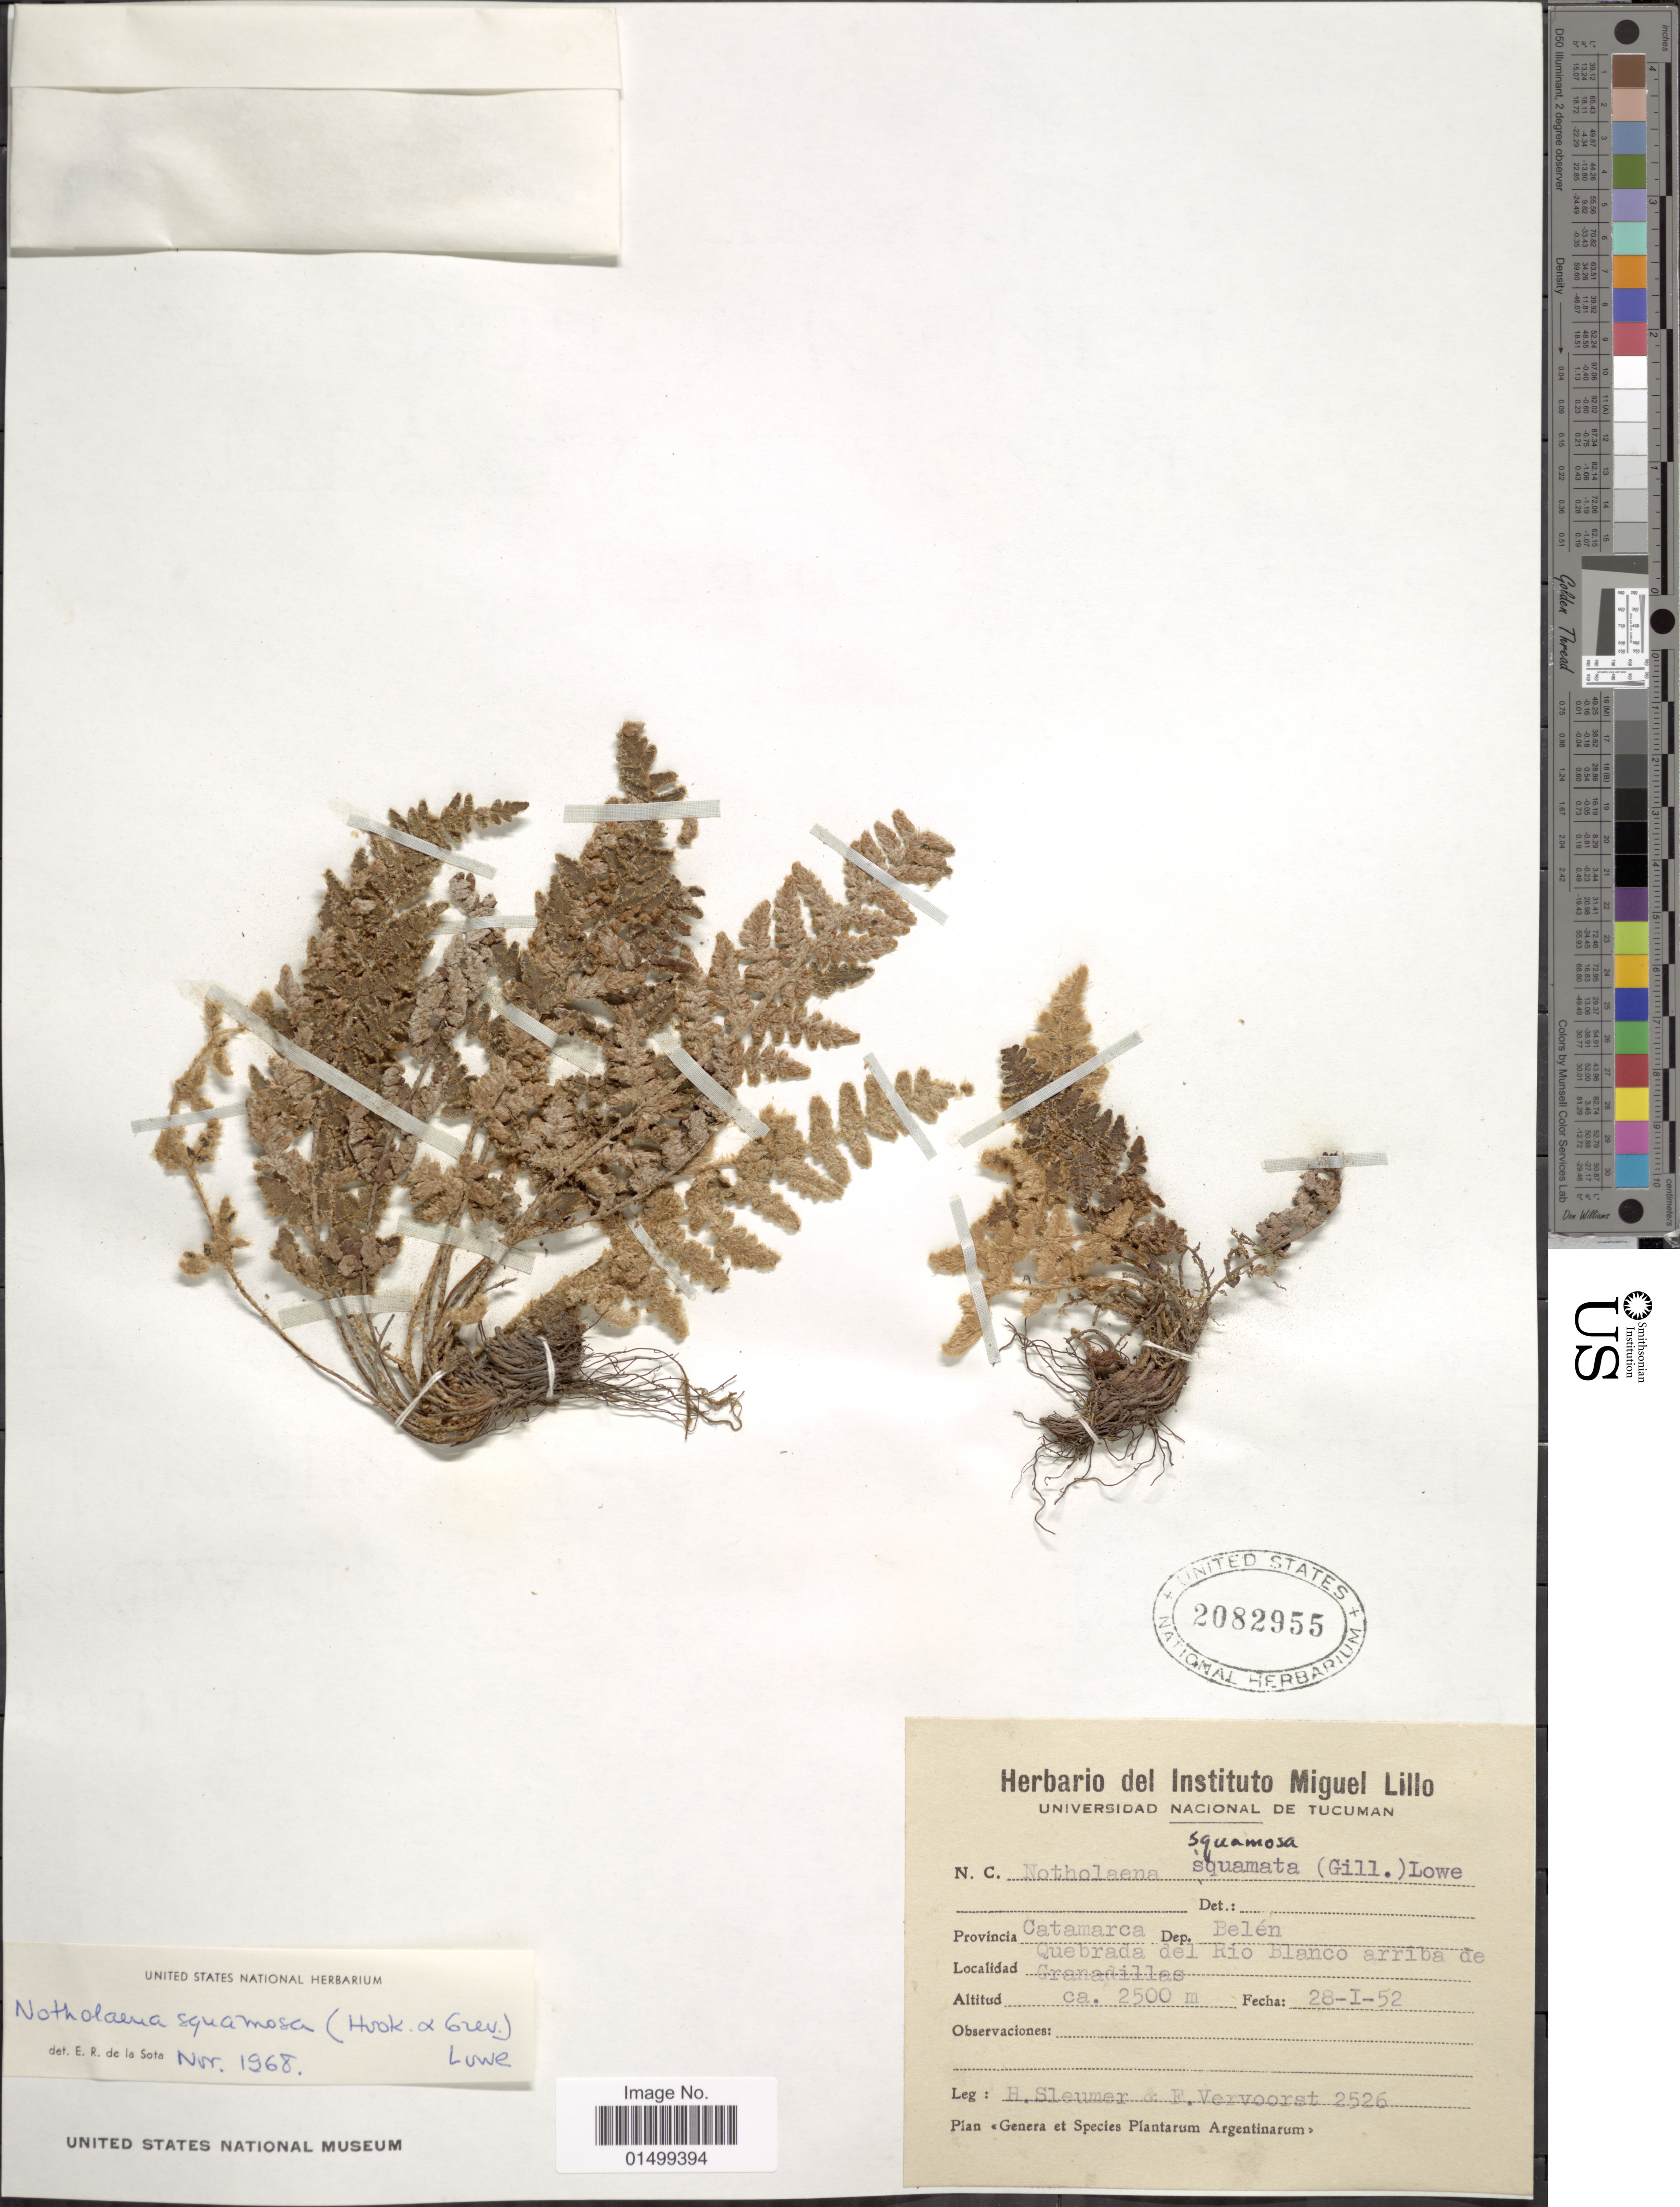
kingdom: Plantae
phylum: Tracheophyta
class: Polypodiopsida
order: Polypodiales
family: Pteridaceae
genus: Cheilanthes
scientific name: Cheilanthes squamosa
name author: Gillies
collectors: H. O. Sleumer & F. Vervoorst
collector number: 2526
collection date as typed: Transcribed d/m/y: 28/1/52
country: Argentina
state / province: Catamarca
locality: Dep. Belén, Quebrada del Rio Blanco arriba de Granadillas.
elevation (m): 2500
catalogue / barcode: US 2082955